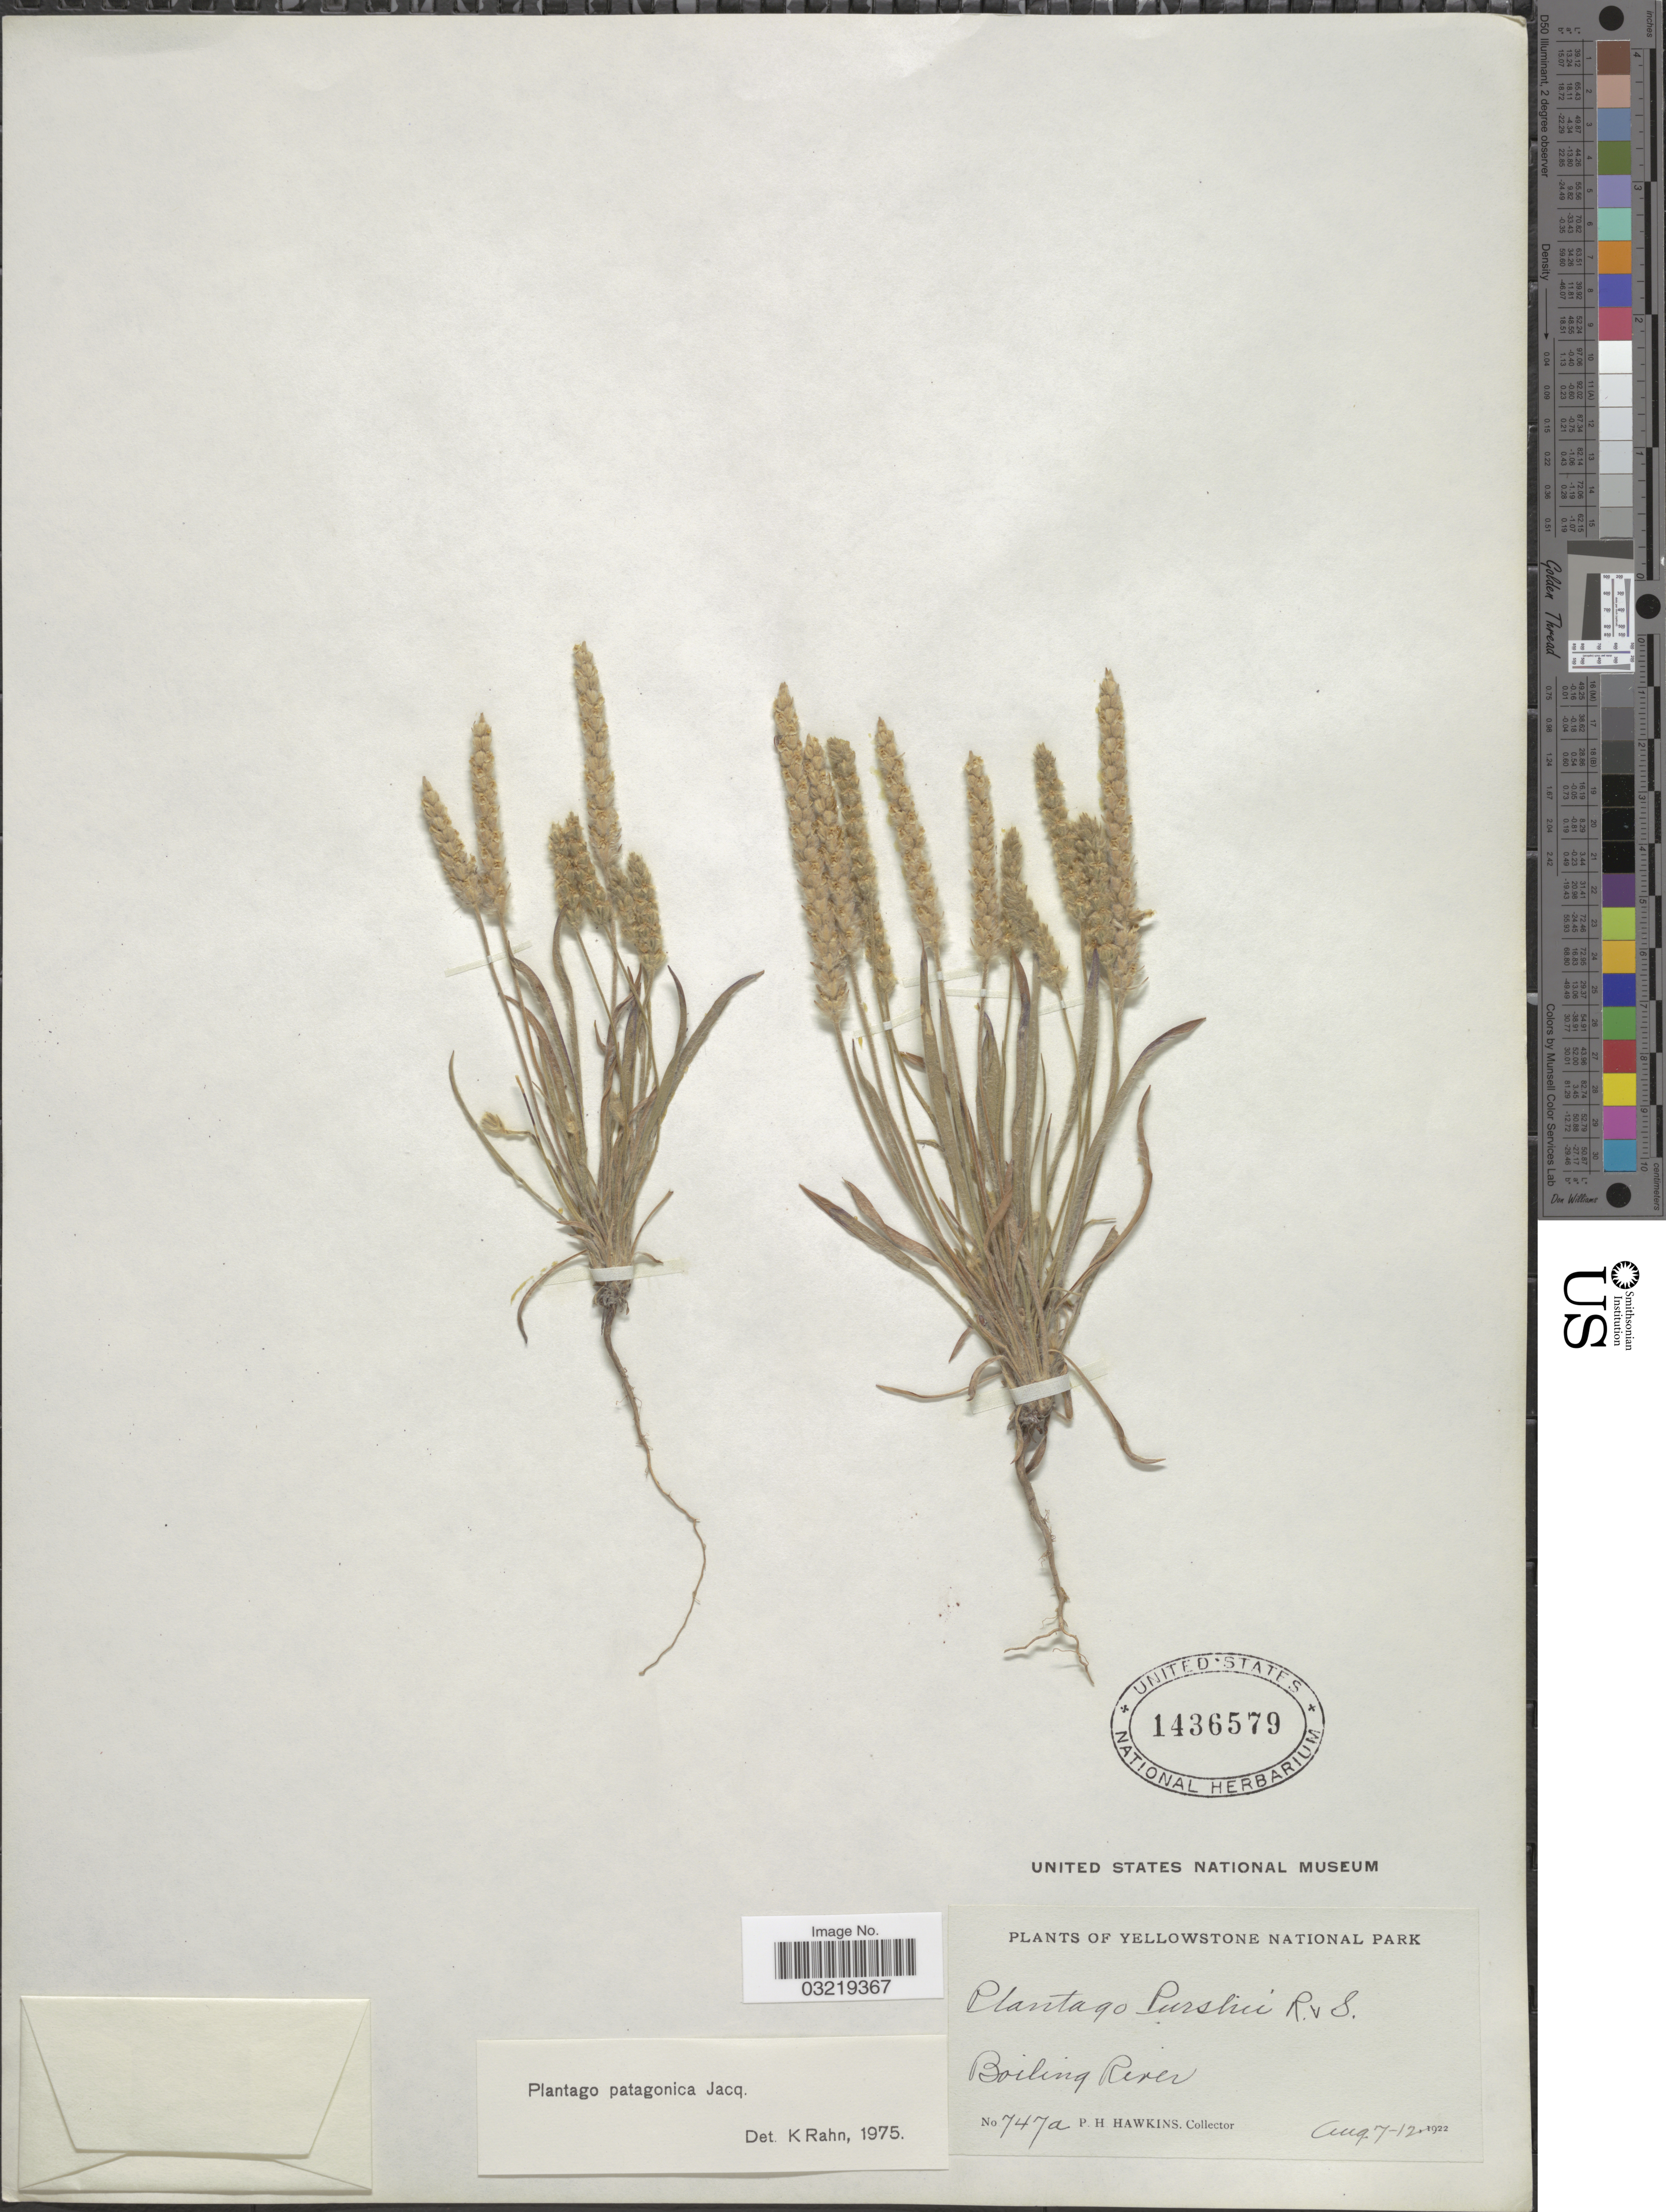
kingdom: Plantae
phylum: Tracheophyta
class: Magnoliopsida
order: Lamiales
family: Plantaginaceae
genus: Plantago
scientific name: Plantago patagonica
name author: Jacq.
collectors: P. Hawkins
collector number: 747a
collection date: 1922-08-07/1922-08-12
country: United States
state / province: Wyoming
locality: Yellowstone National Park. Boiling River.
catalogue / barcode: US 1436579